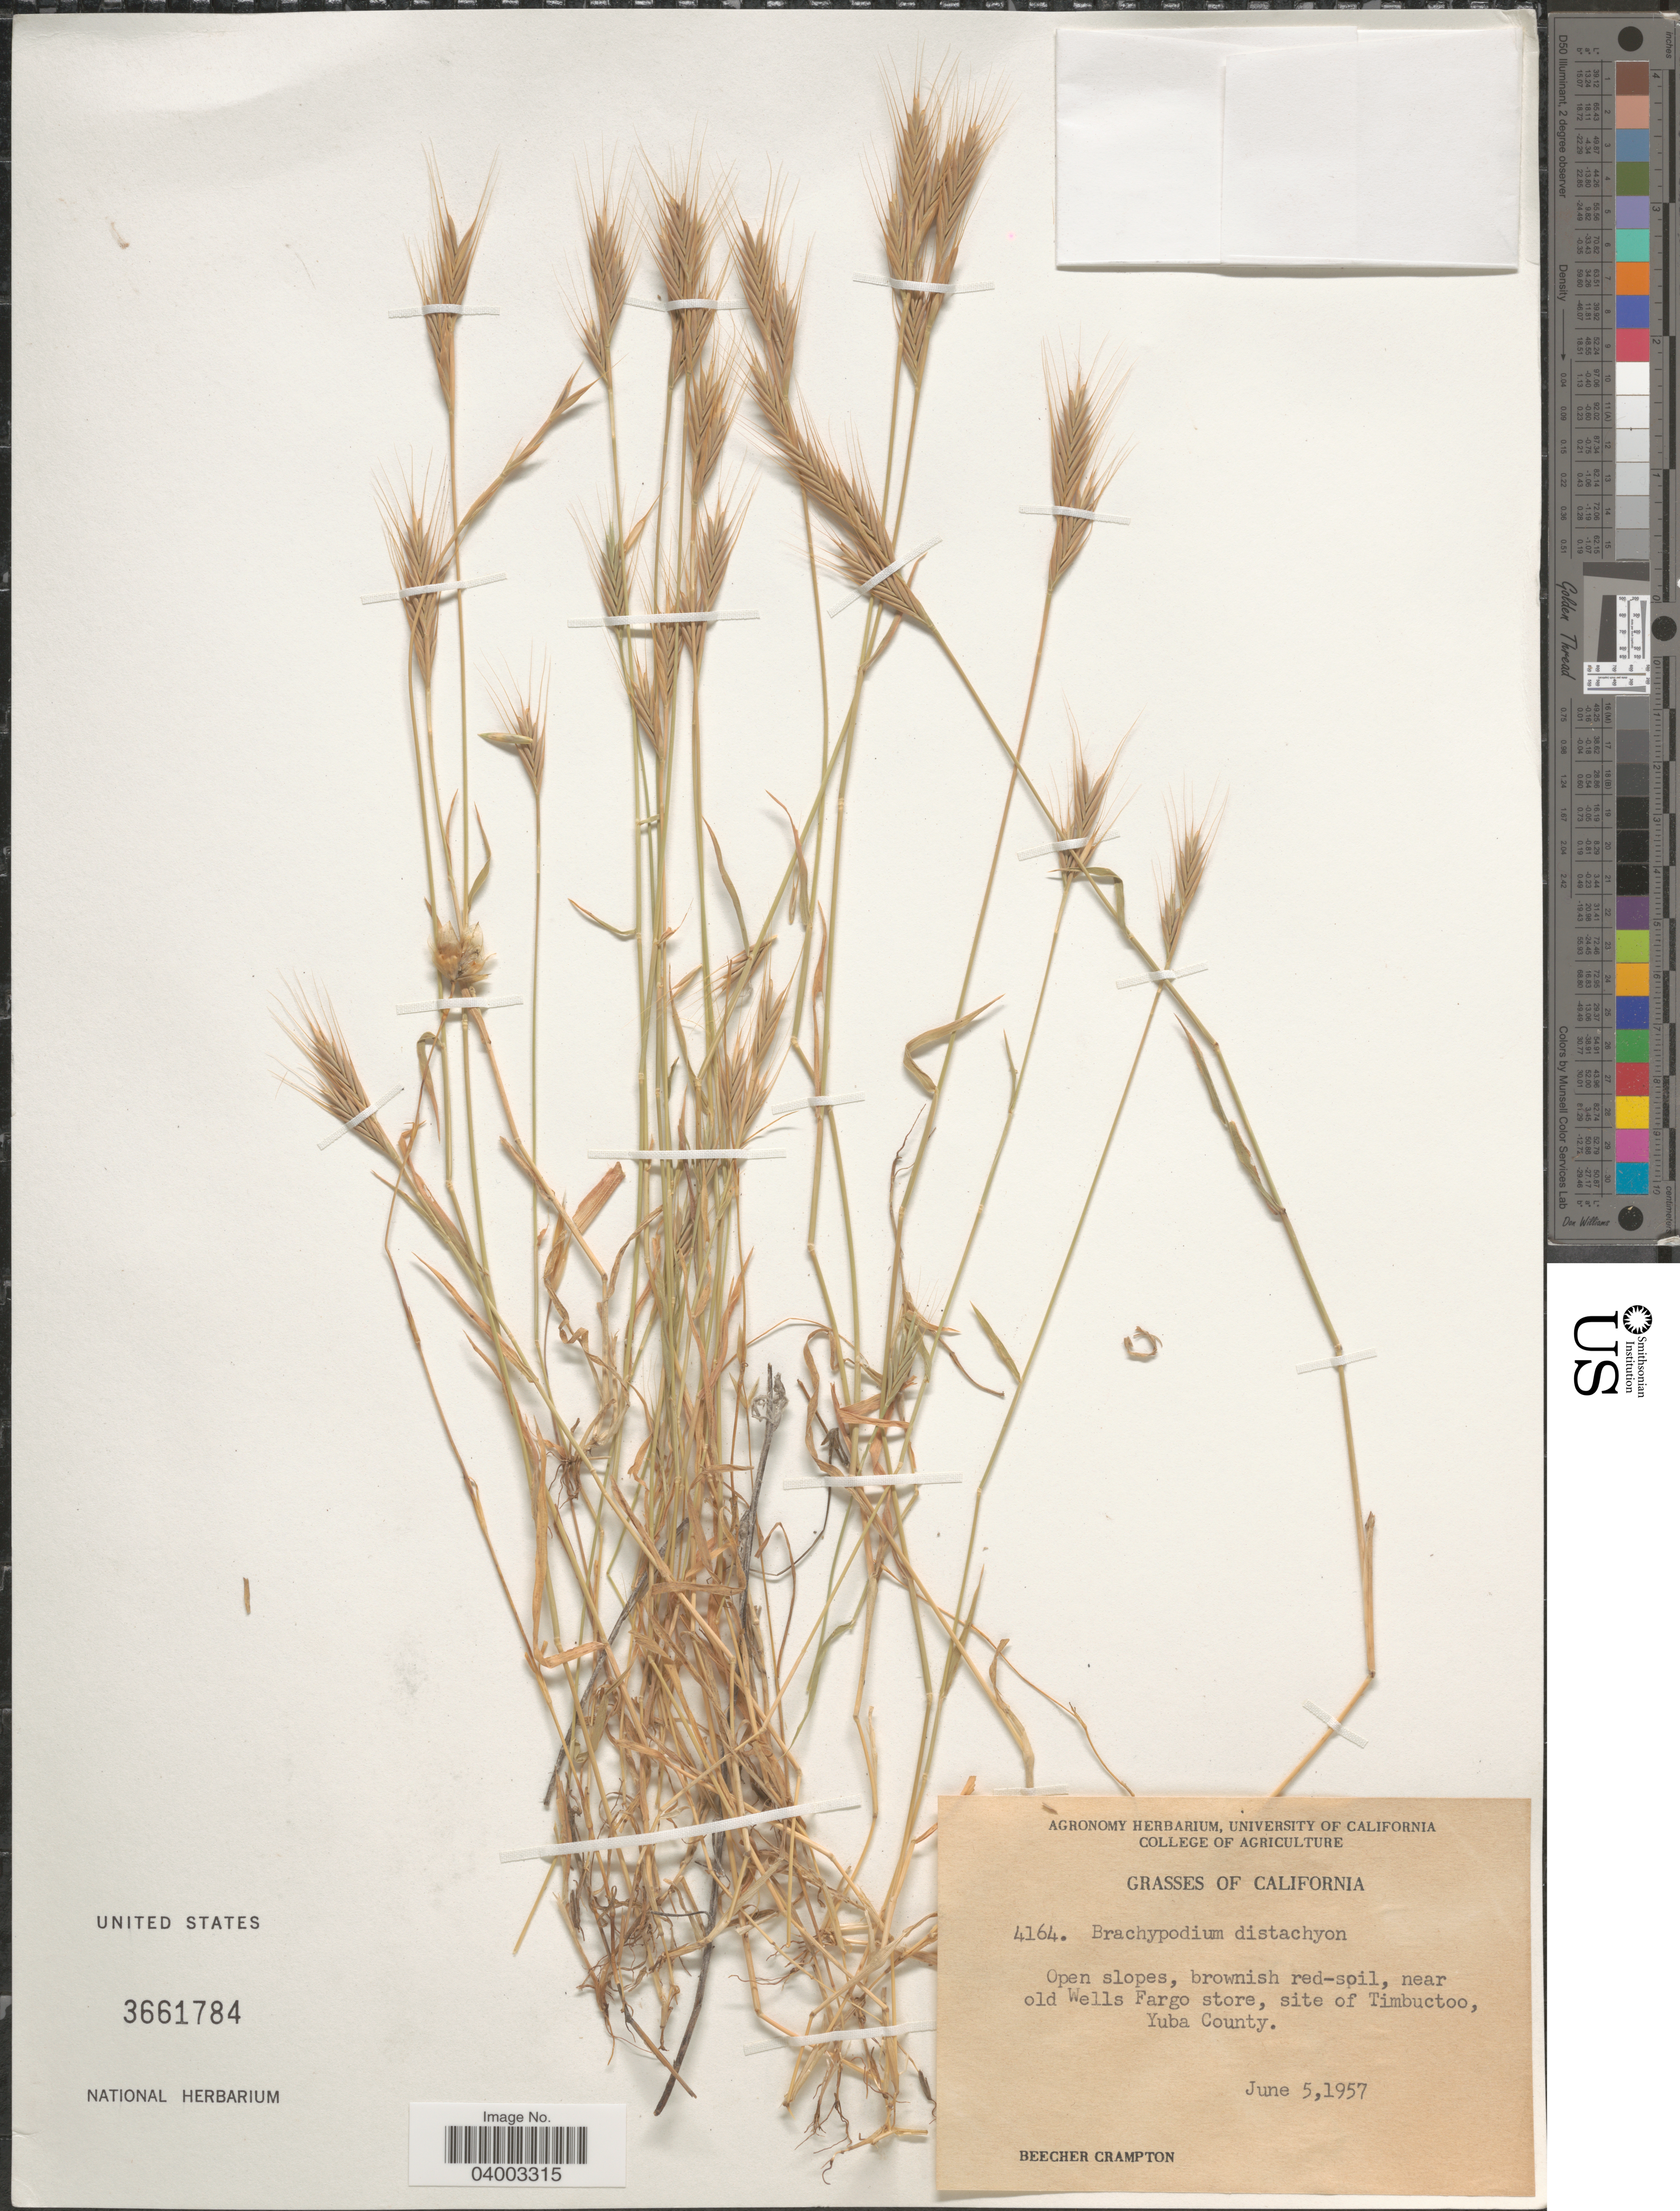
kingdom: Plantae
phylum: Tracheophyta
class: Liliopsida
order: Poales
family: Poaceae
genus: Brachypodium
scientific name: Brachypodium distachyon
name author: (L.) P. Beauv.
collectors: B. Crampton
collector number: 4164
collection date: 1957-06-05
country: United States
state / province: California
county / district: Yuba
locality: Near old Wells Fargo store, site of Timbuctoo, Yuba County.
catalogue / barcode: US 3661784